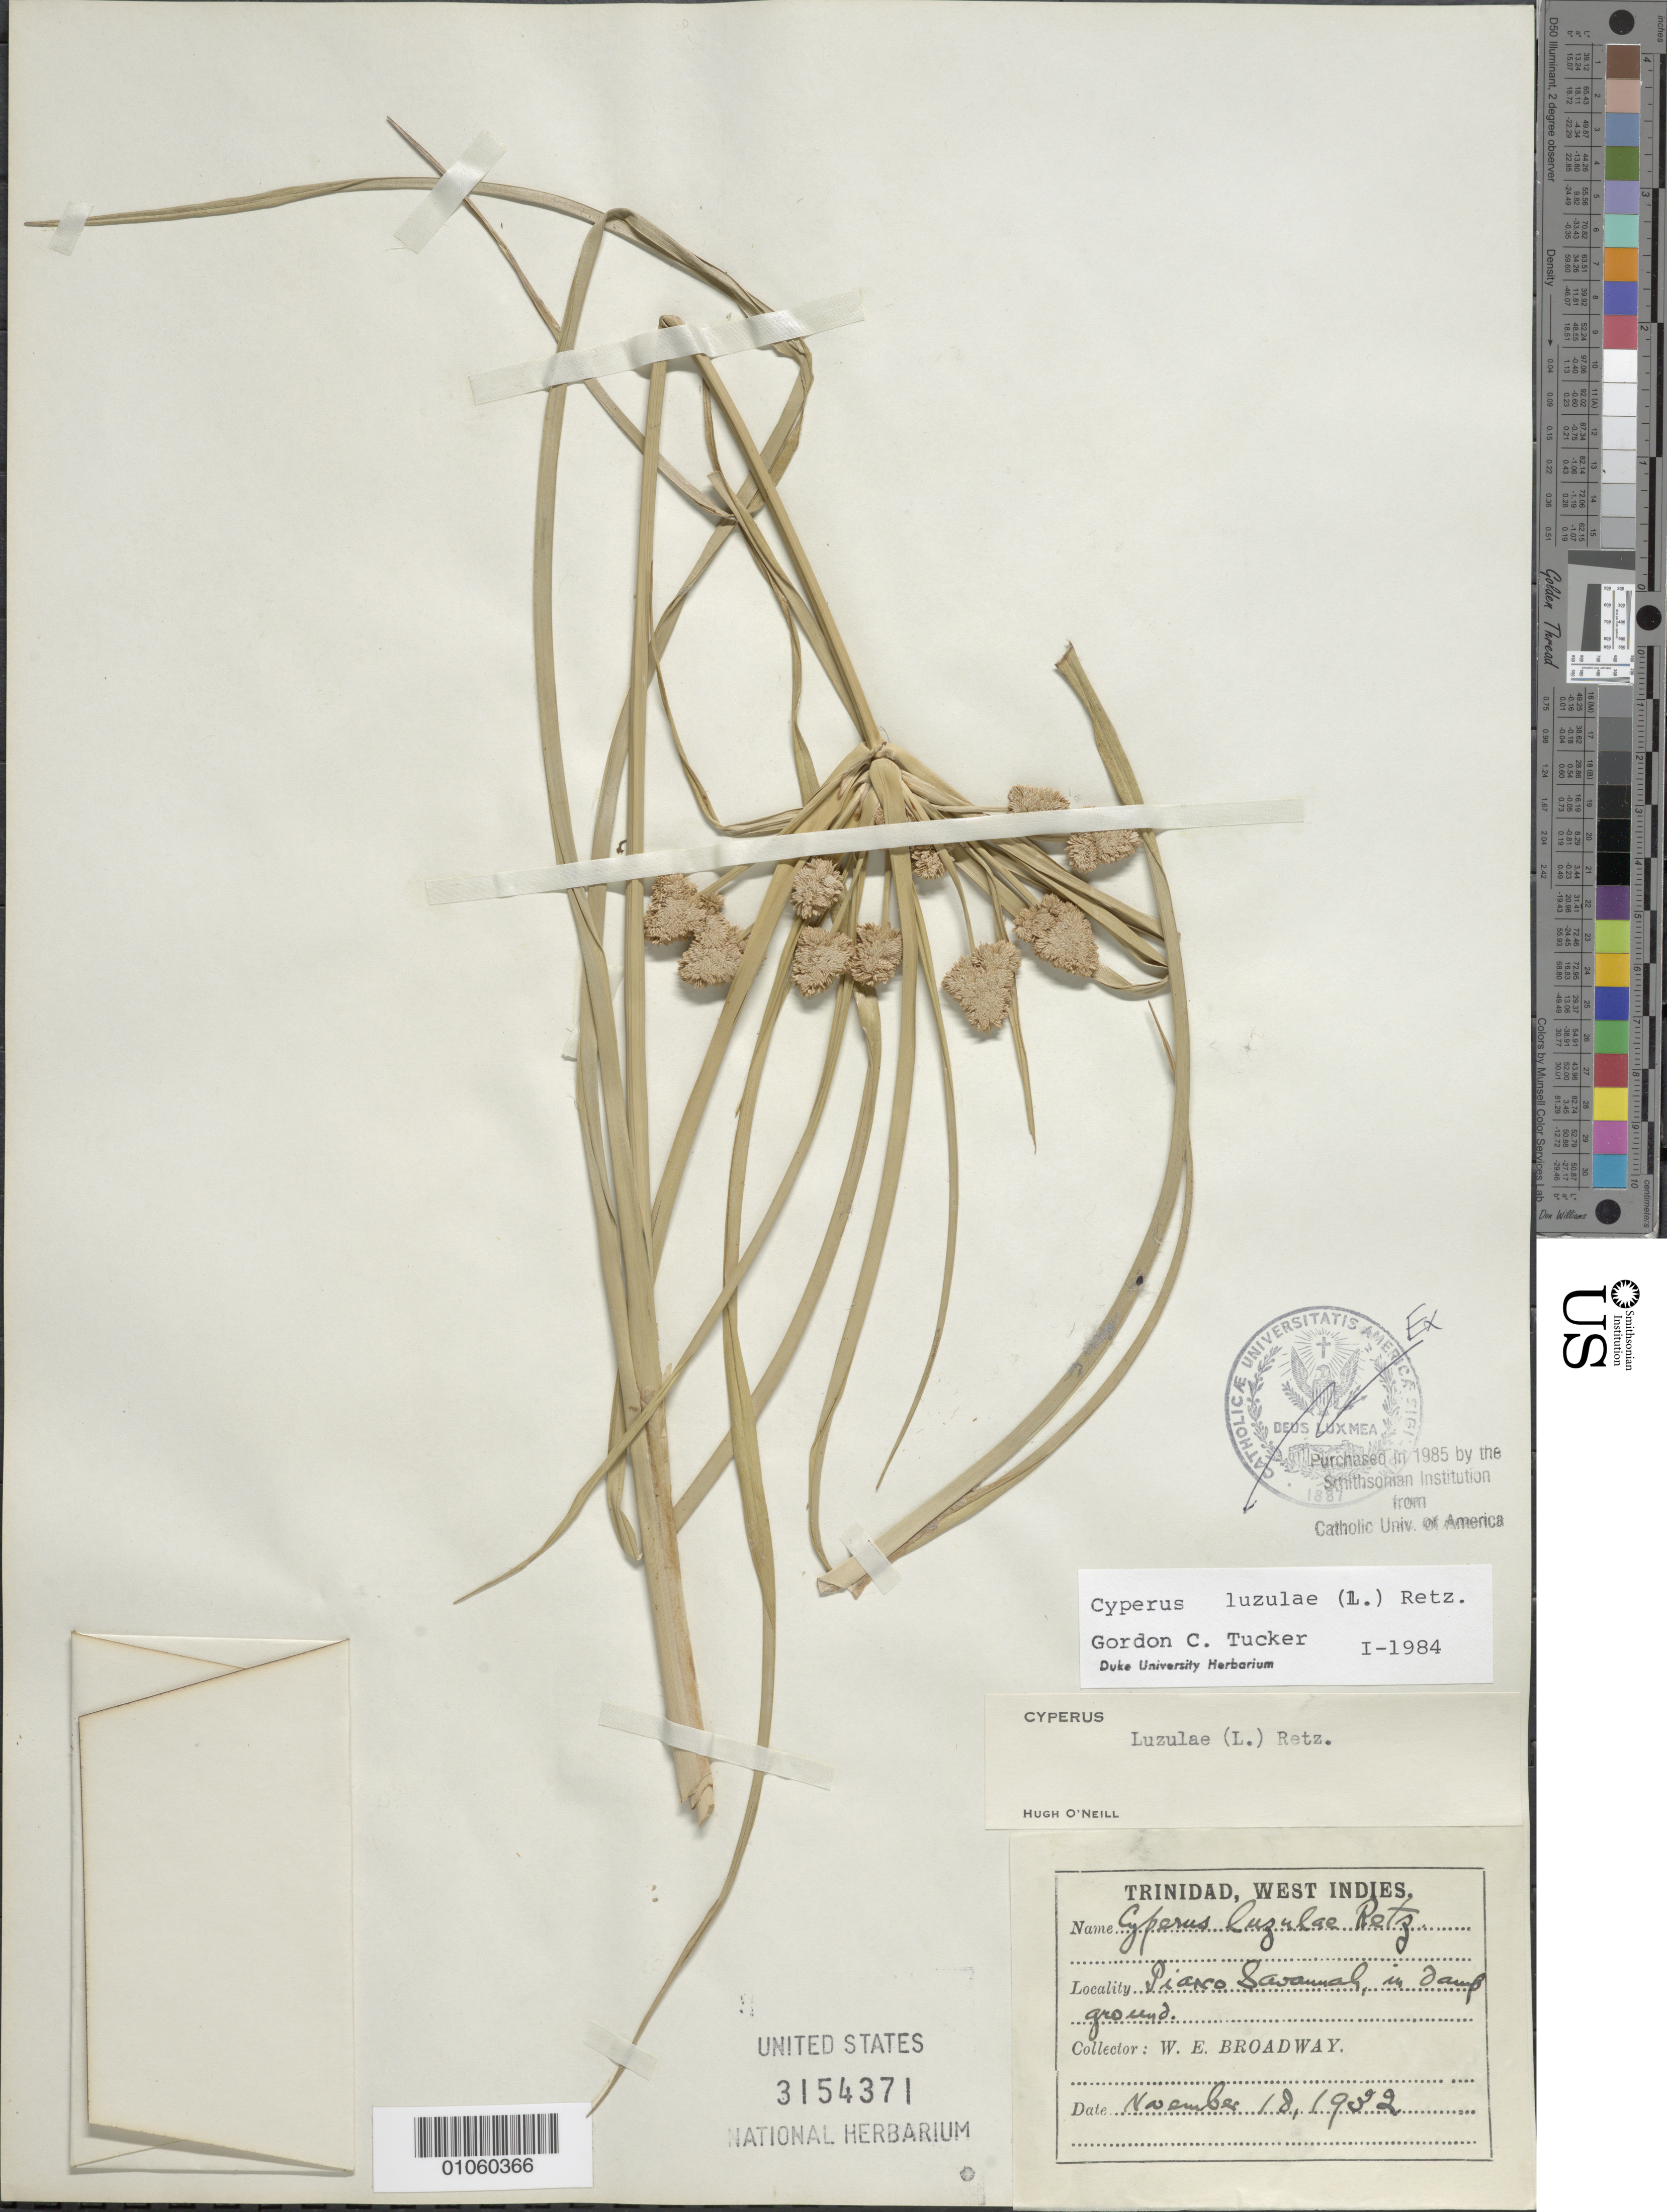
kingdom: Plantae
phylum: Tracheophyta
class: Liliopsida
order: Poales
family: Cyperaceae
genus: Cyperus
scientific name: Cyperus luzulae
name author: (L.) Rottb. ex Retz.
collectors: W. E. Broadway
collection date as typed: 18 Nov 1932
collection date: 1932-11-18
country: Trinidad and Tobago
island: Trinidad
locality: Piarco Savannah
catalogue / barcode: US 3154371